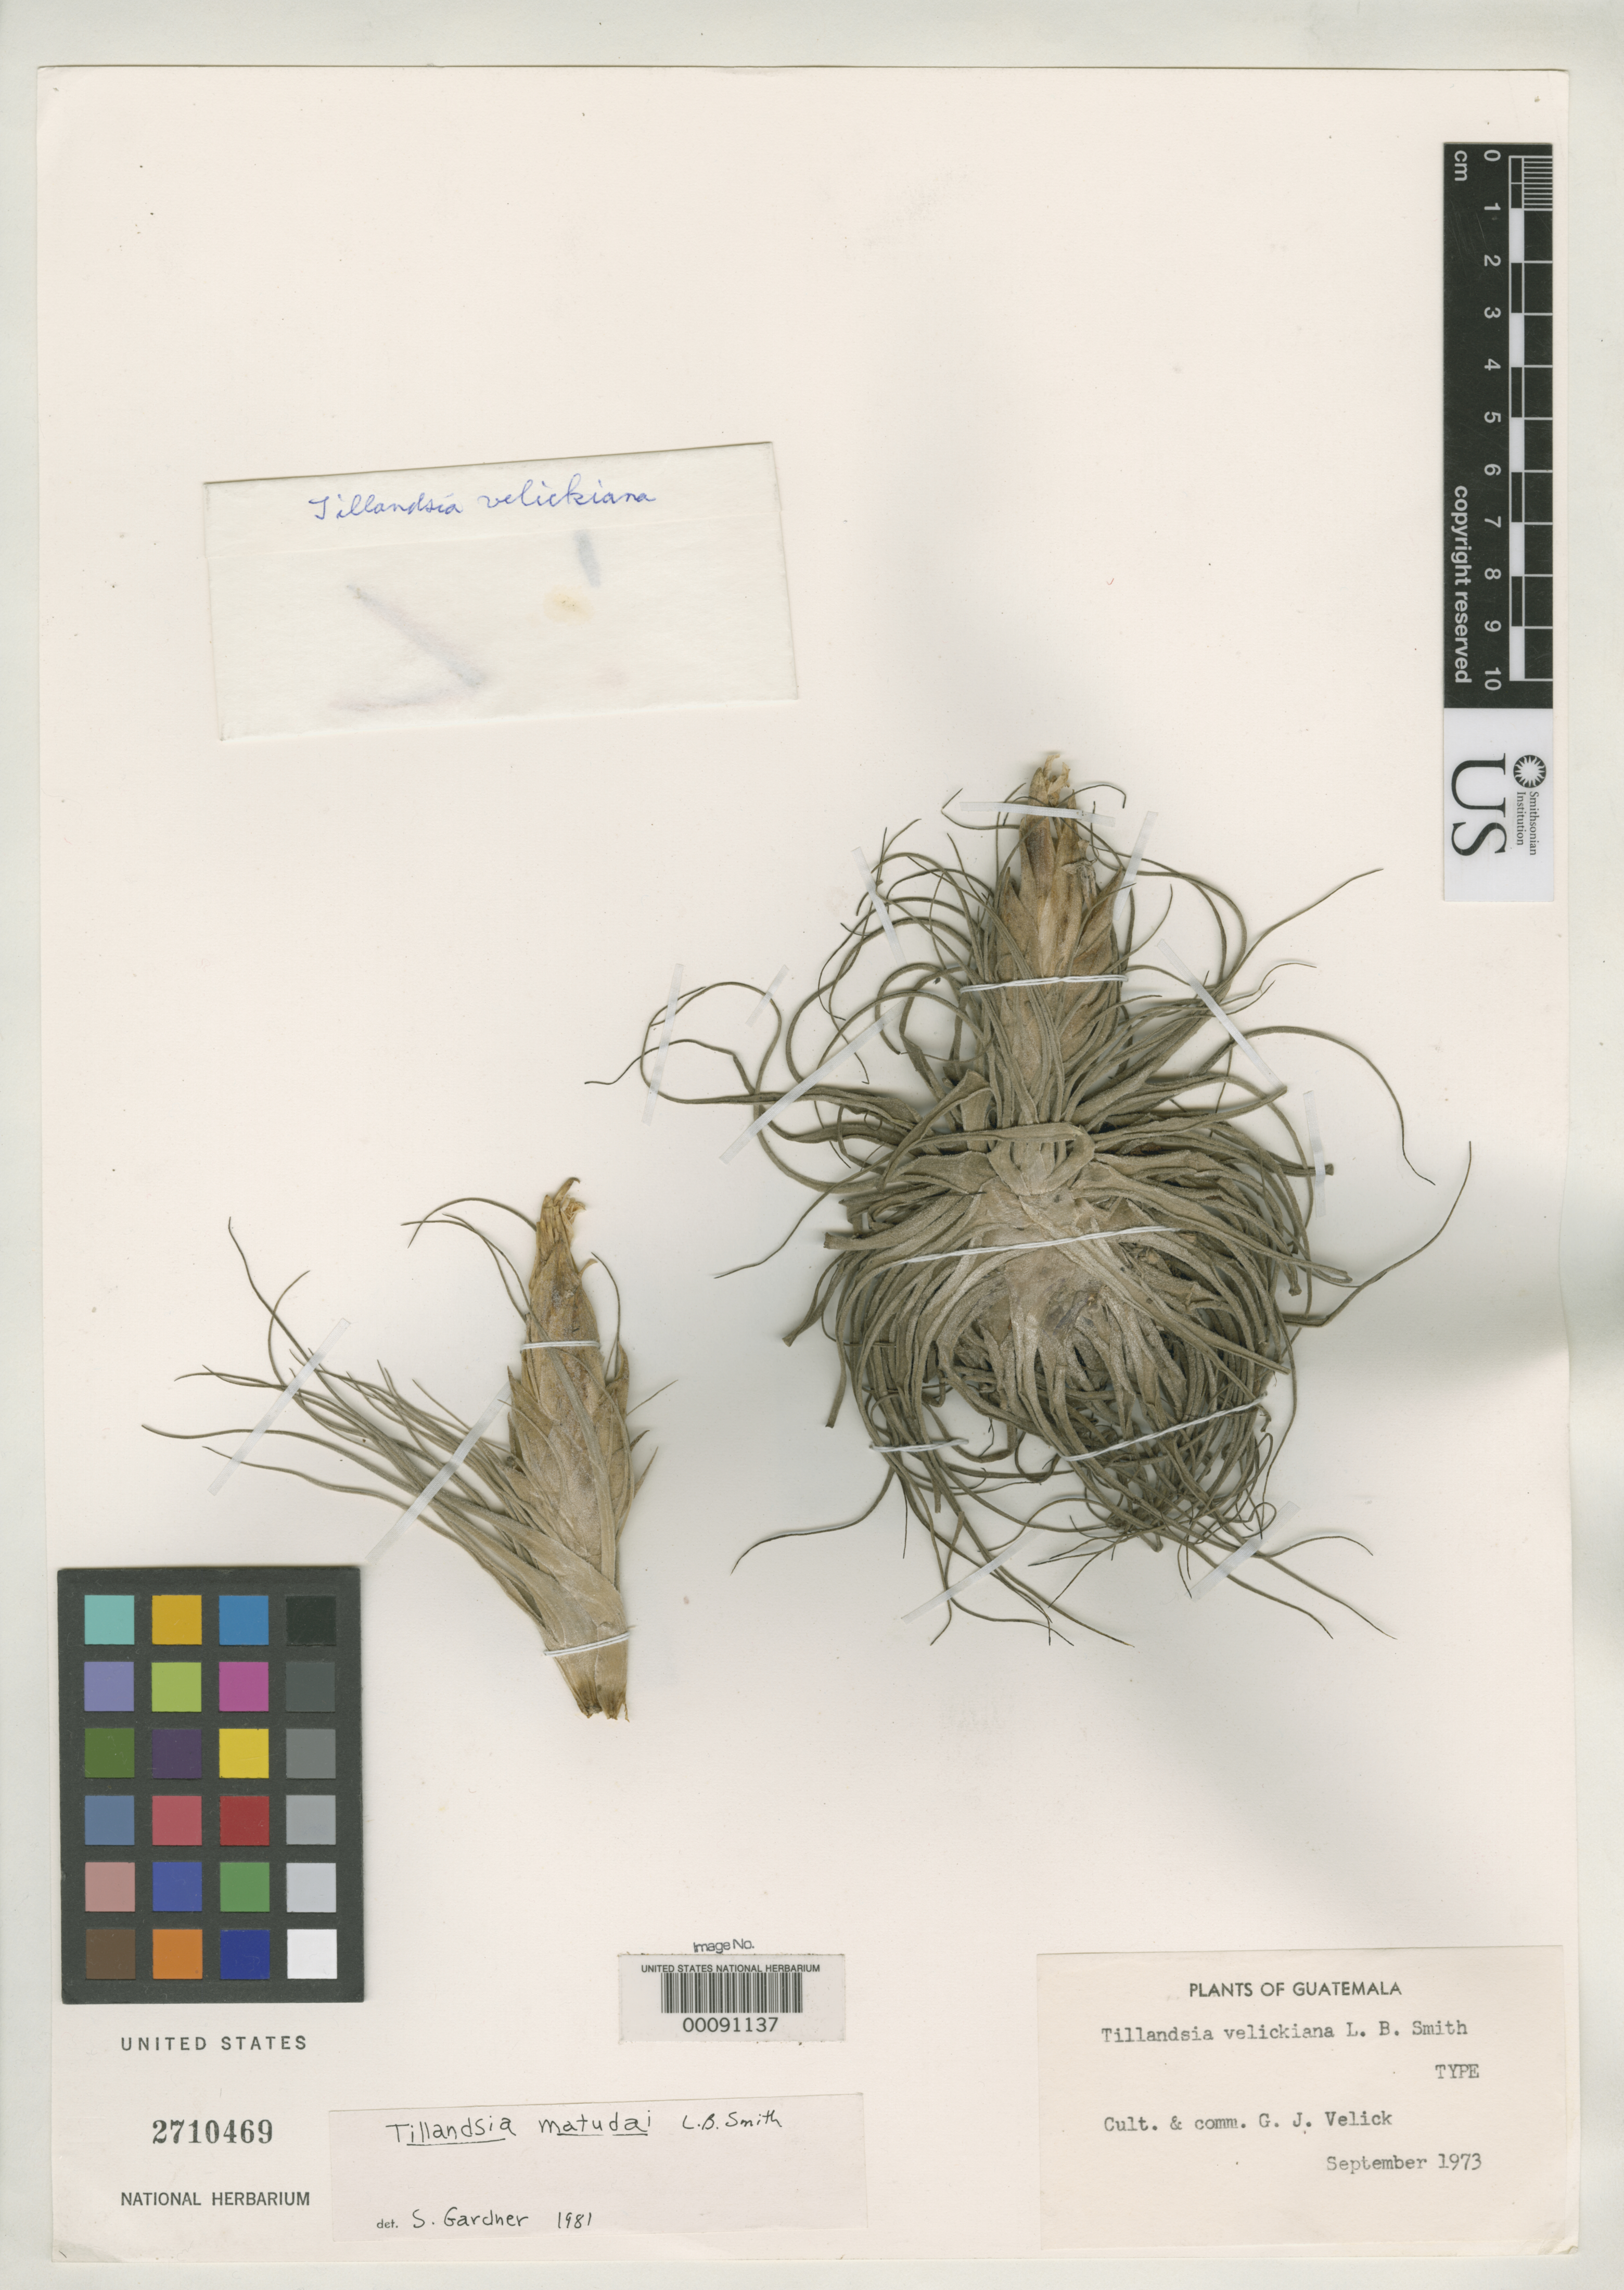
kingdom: Plantae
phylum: Tracheophyta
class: Liliopsida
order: Poales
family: Bromeliaceae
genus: Tillandsia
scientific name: Tillandsia velickiana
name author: L.B. Sm.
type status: Holotype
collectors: G. Velick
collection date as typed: Sep 1973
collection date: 1973-09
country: Guatemala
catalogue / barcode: US 2710469